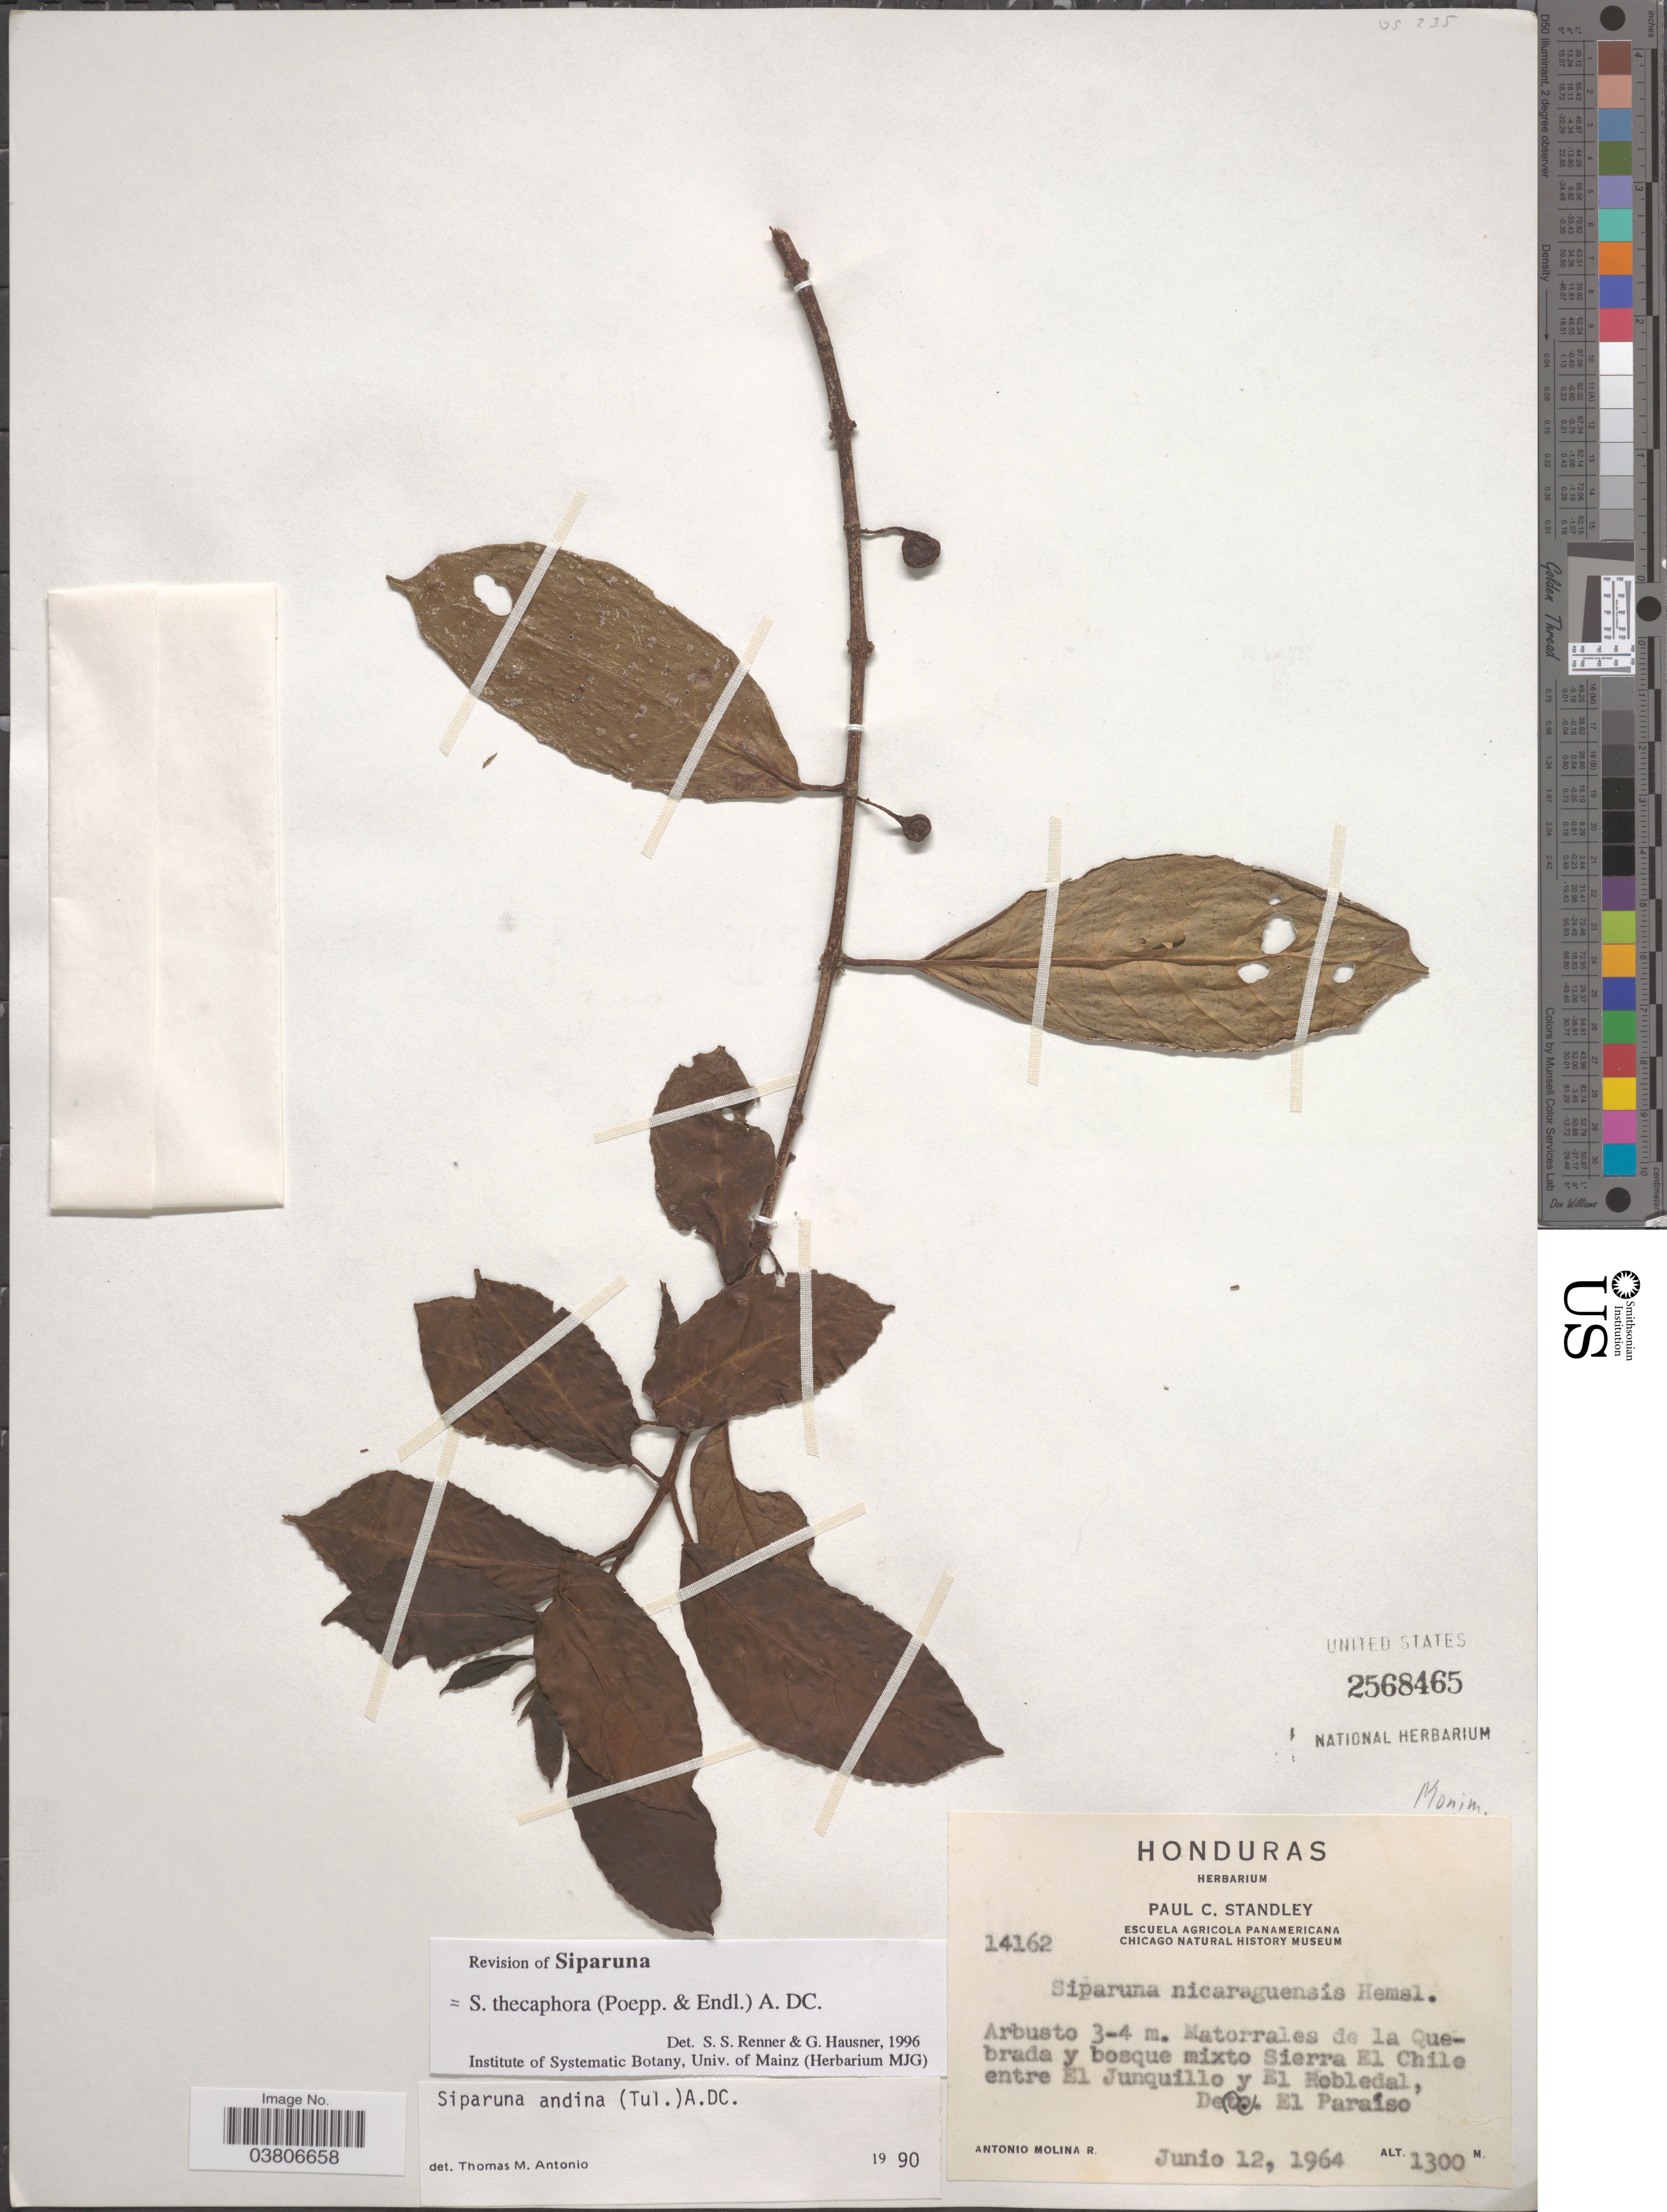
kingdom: Plantae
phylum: Tracheophyta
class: Magnoliopsida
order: Laurales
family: Siparunaceae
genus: Siparuna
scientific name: Siparuna thecaphora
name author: (Poepp. & Endl.) A. DC.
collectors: A. Molina R.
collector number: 14162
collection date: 1964-06-12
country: Honduras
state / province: El Paraiso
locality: Matorrales de la Quebrada y bosque mixto Sierra El Chile entre El Junquillo y El Robledal, El Paraíso.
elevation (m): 1300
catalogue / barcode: US 2568465